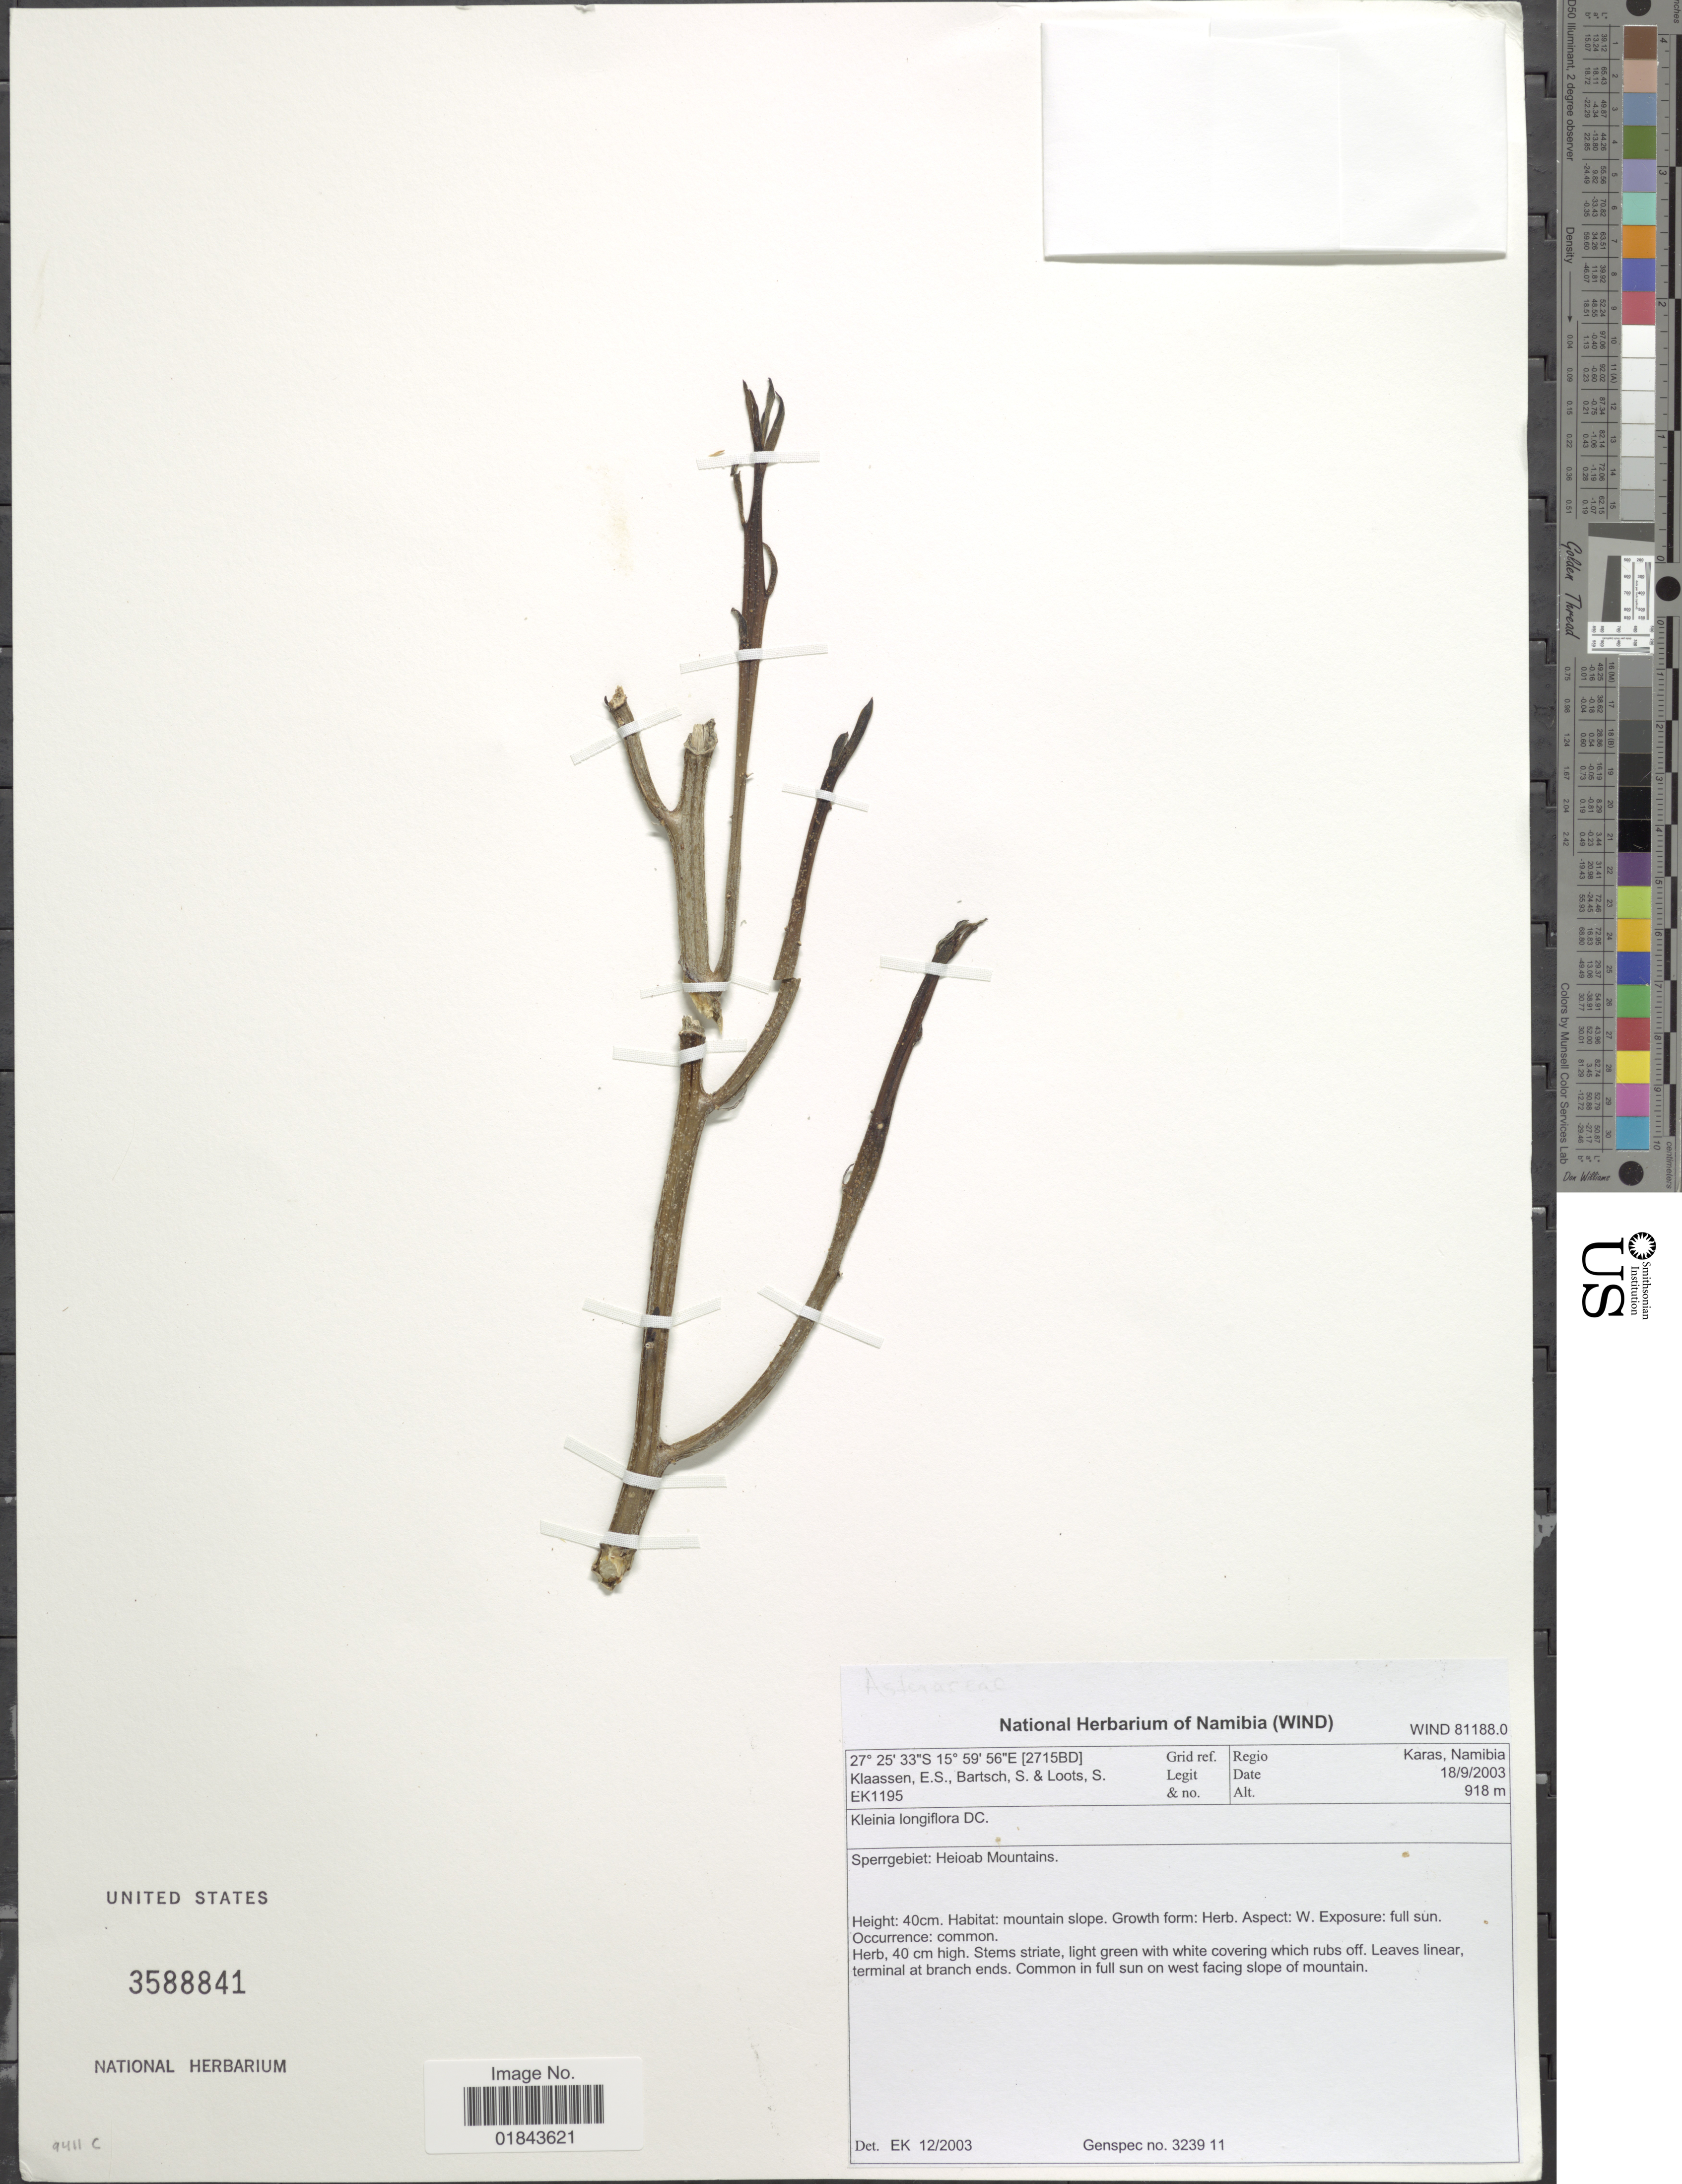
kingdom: Plantae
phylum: Tracheophyta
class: Magnoliopsida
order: Asterales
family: Asteraceae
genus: Kleinia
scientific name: Kleinia longiflora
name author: DC.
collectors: E. S. Klaassen, S. Bartsch & S. Loots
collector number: EK1195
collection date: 2003-09-18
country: Namibia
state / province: Karas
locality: Regio Karas, Namibia, Gird ref. [2715BD], Sperrgebiet: Heioab Mountains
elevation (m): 918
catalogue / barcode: US 3588841